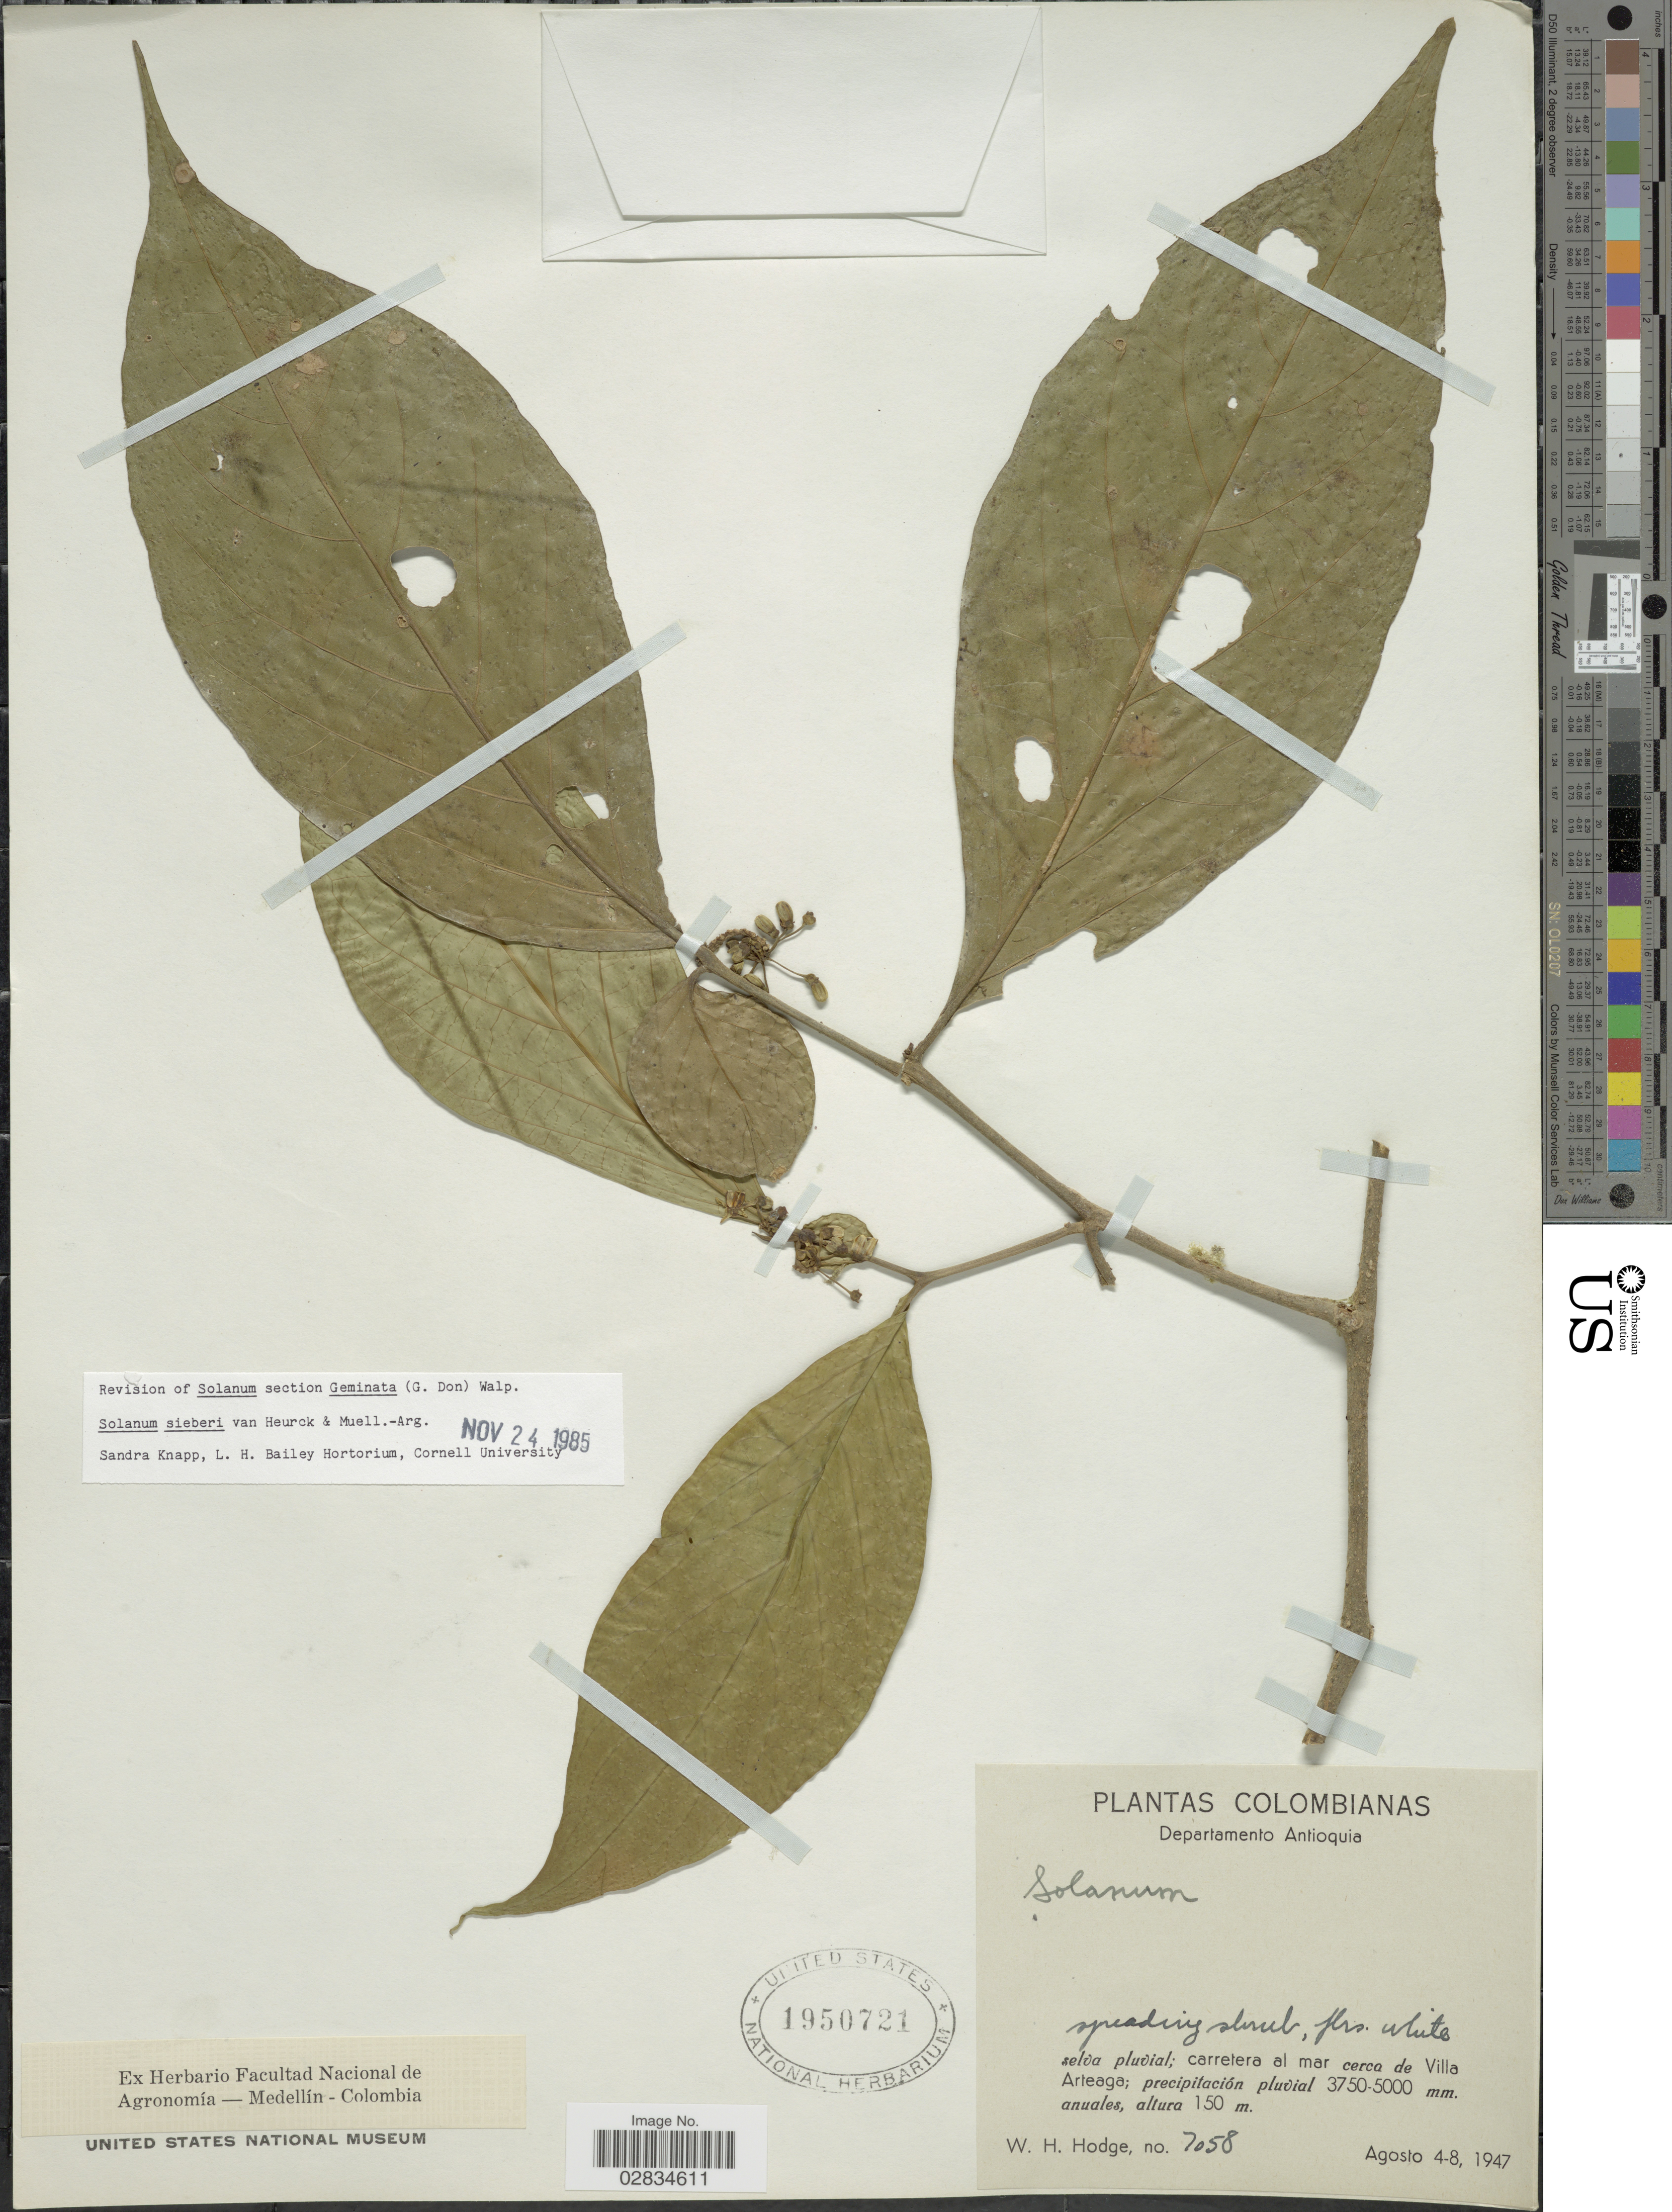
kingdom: Plantae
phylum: Tracheophyta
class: Magnoliopsida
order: Solanales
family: Solanaceae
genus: Solanum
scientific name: Solanum sieberi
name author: Van Heurck & Müll. Arg.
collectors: W. Hodge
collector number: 7058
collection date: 1947-08-04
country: Colombia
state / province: Antioquia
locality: Departamento Antioquia. Selva pluvial; carretera al mar cerca de Villa Arteaga.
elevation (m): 150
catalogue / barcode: US 1950721